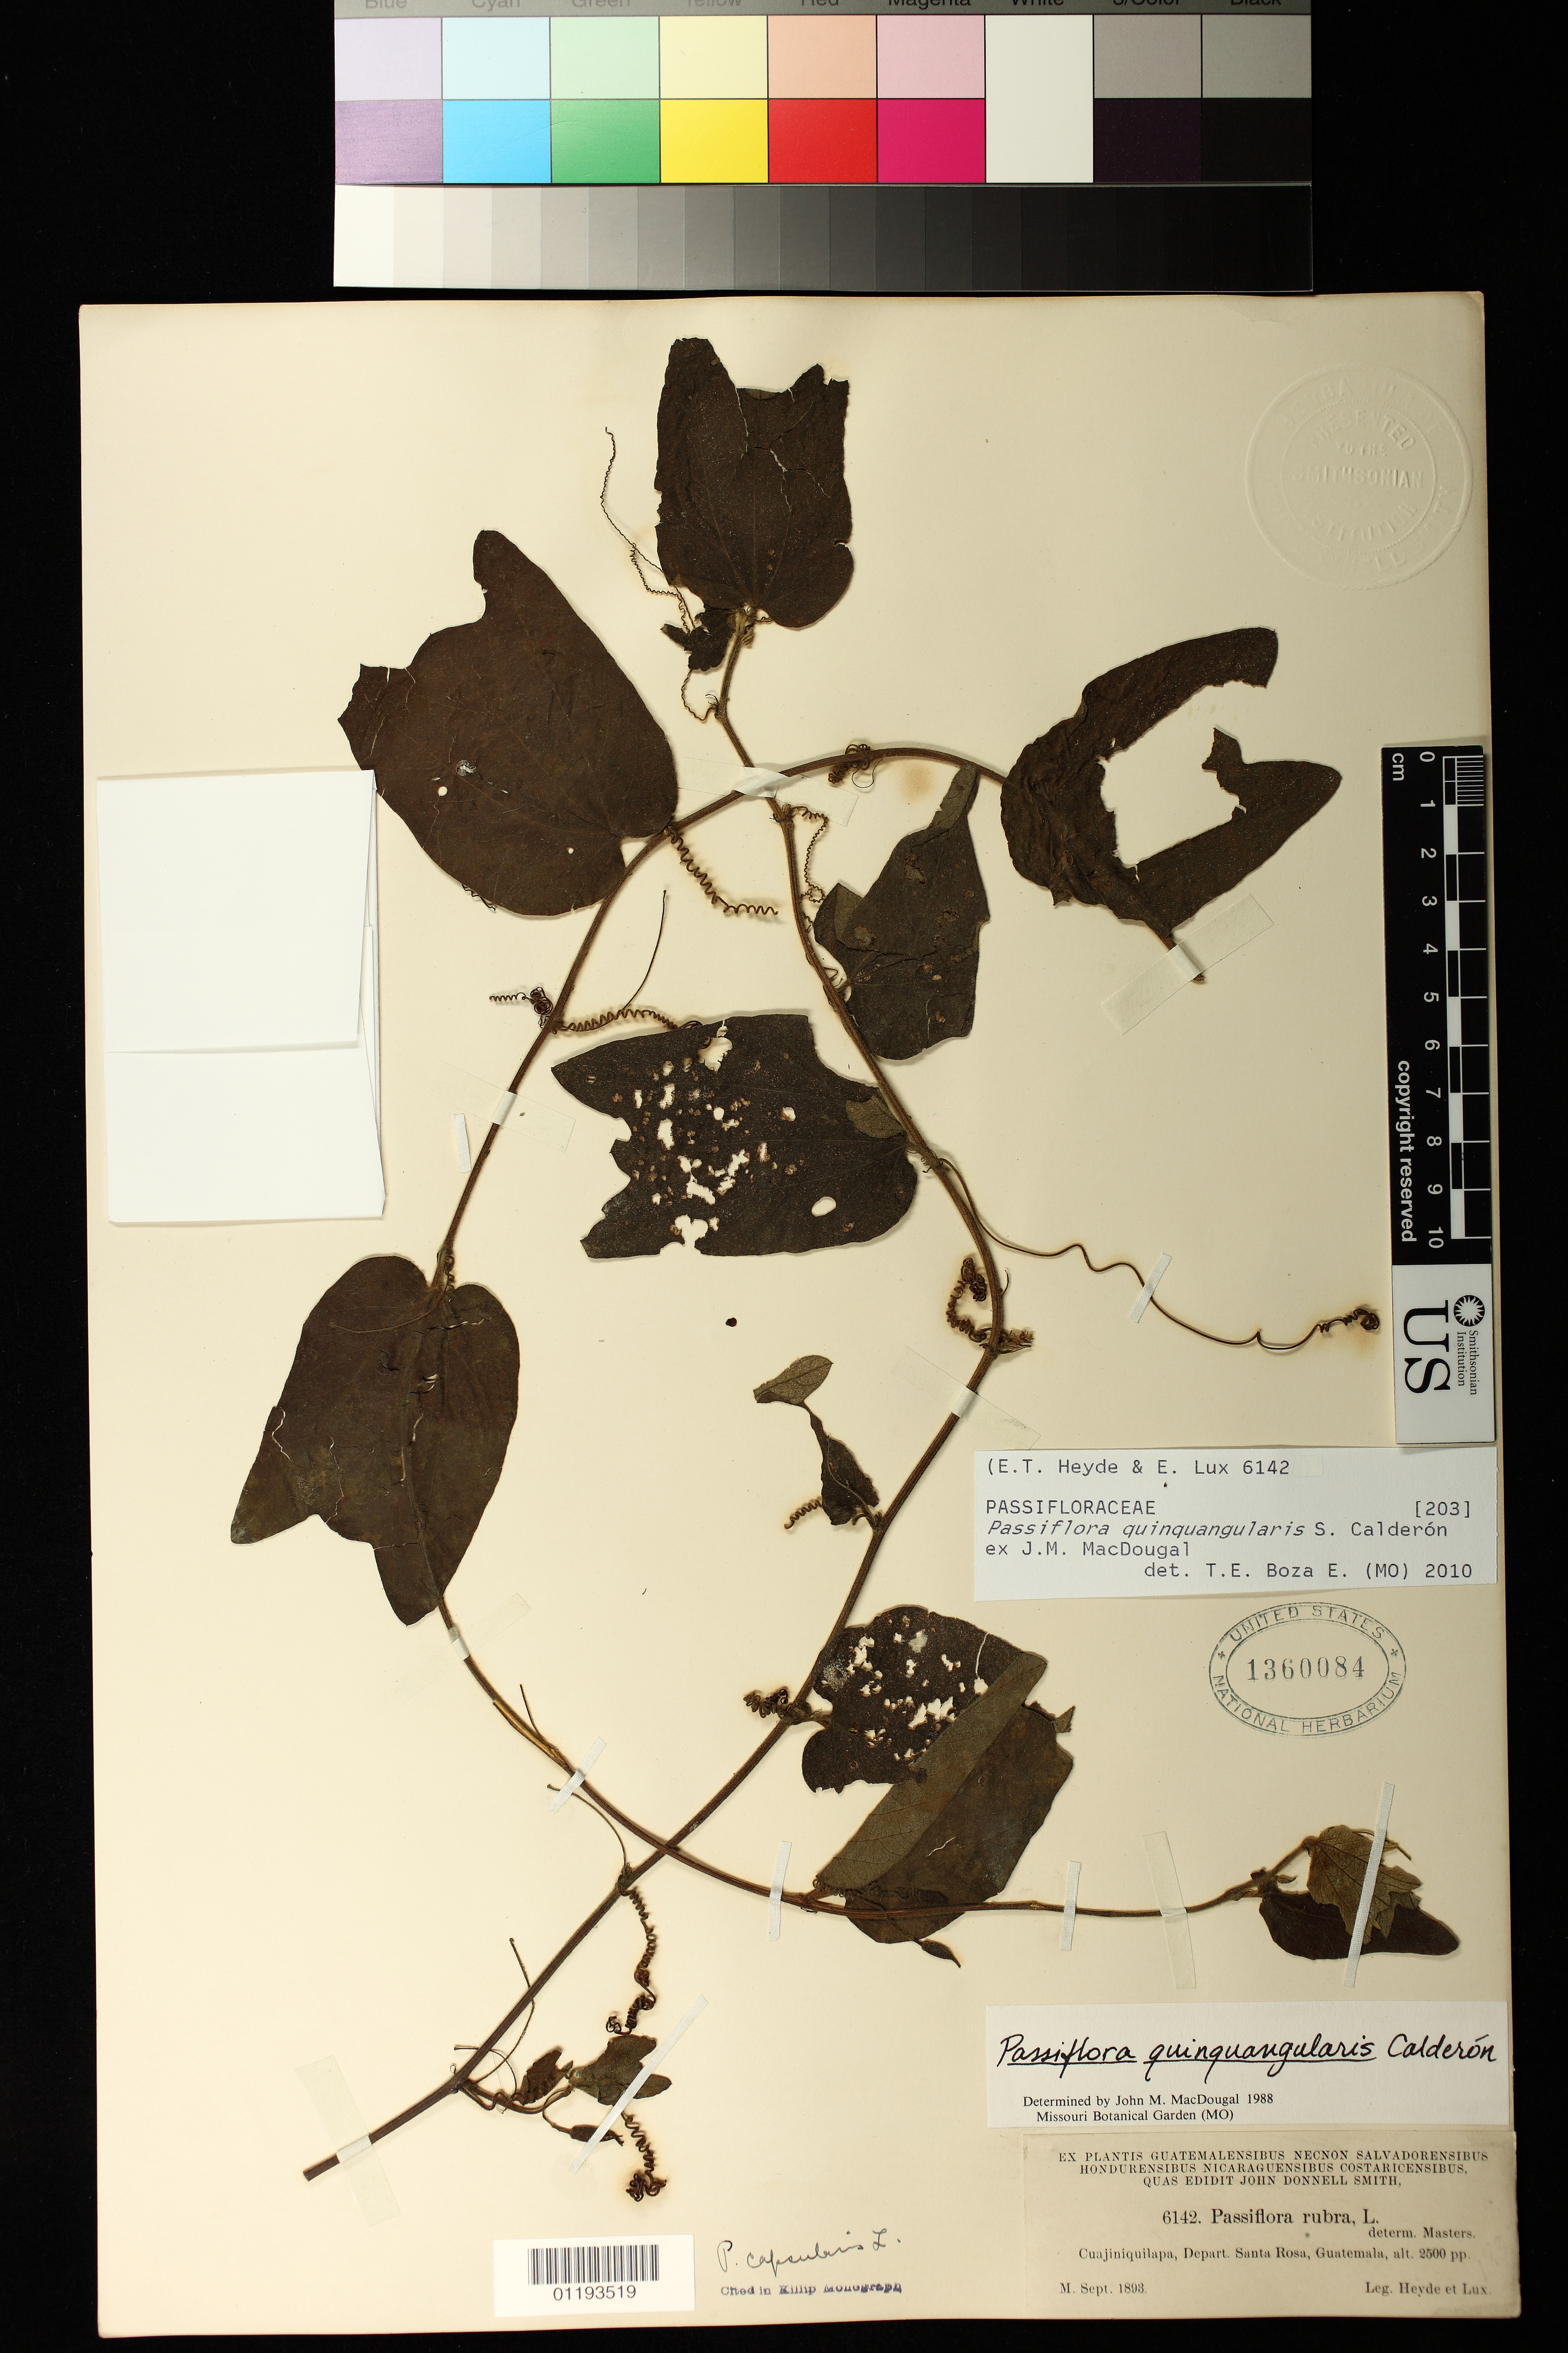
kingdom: Plantae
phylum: Tracheophyta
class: Magnoliopsida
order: Malpighiales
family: Passifloraceae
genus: Passiflora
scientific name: Passiflora quinquangularis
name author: S. Calderón ex J.M. MacDougal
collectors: E. T. Heyde & E. Lux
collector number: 6142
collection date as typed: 1893-09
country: Guatemala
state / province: Santa Rosa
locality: Cuajiniquilapa [Cuilapa]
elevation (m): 762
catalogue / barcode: US 1360084